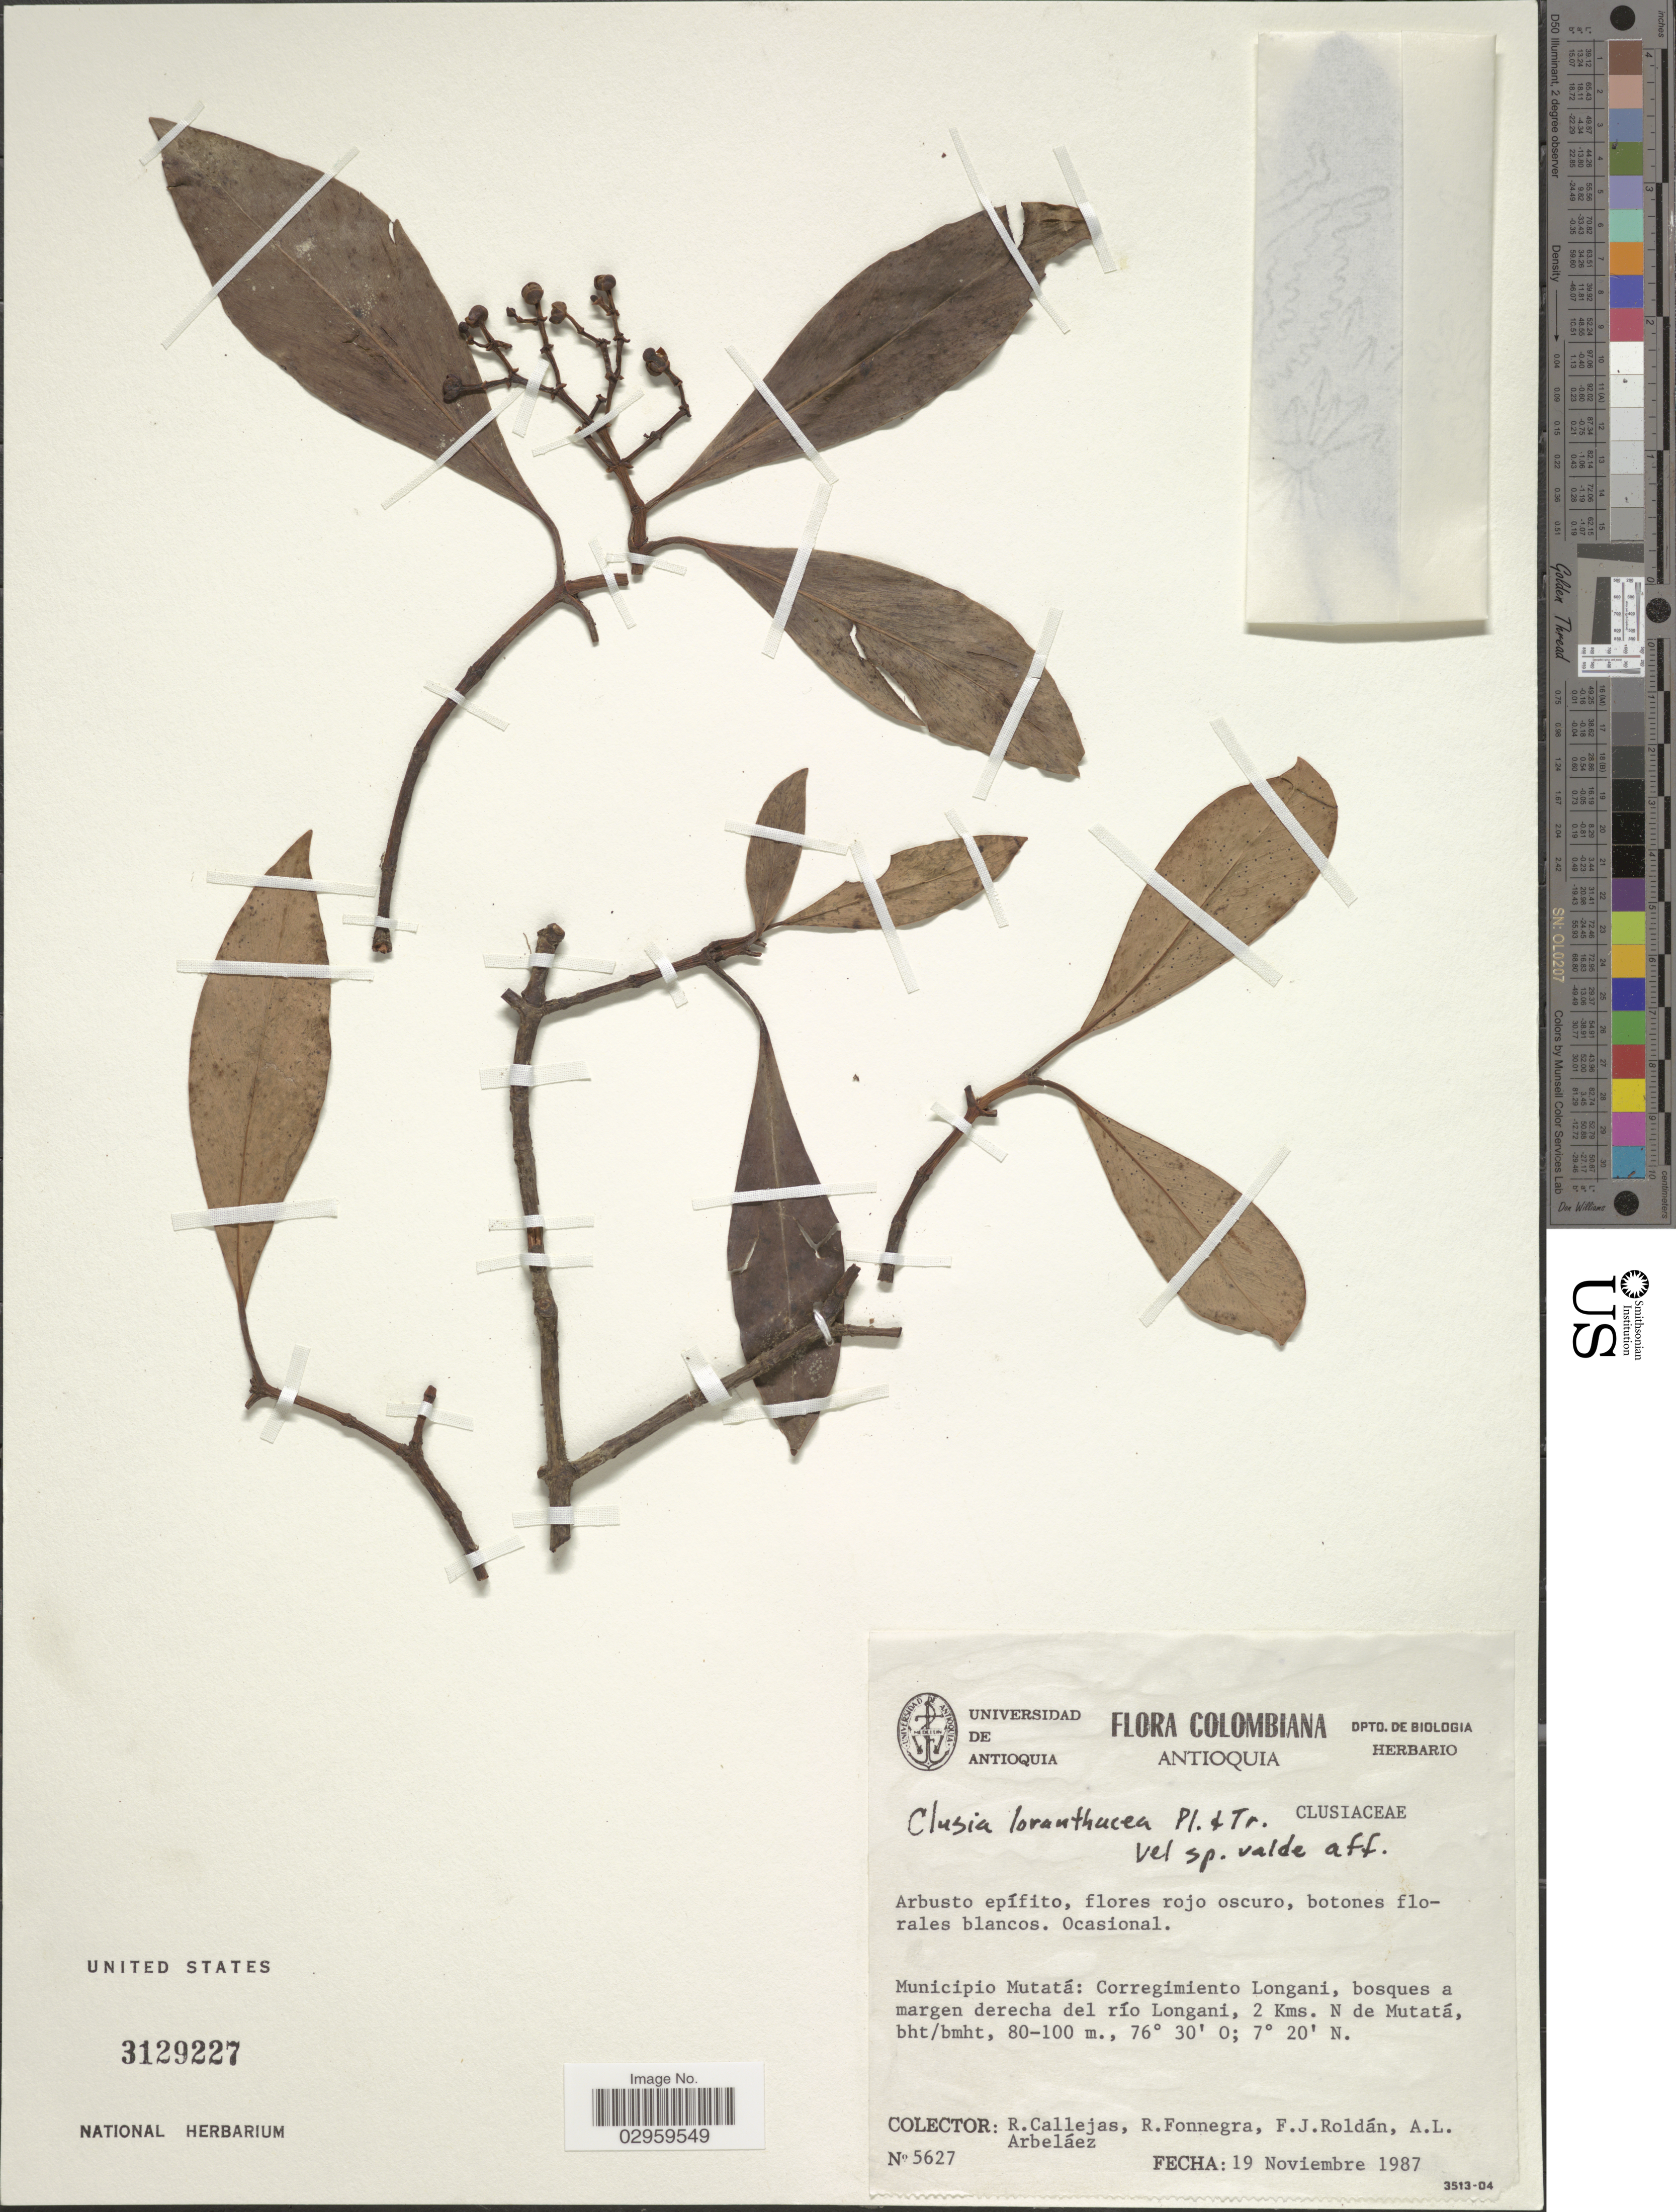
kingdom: Plantae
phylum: Tracheophyta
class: Magnoliopsida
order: Malpighiales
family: Clusiaceae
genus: Clusia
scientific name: Clusia loranthacea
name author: Planch. & Triana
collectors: R. Callejas, R. Fonnegra, F. J. Roldán & A. Arbeláez Alvarez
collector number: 5627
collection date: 1987-11-19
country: Colombia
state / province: Antioquia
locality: Municipio Mutatá: Corregimiento Longani, bosques a margen derecha del río Longani, 2 Kms. N de Mutatá.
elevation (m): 80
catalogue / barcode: US 3129227